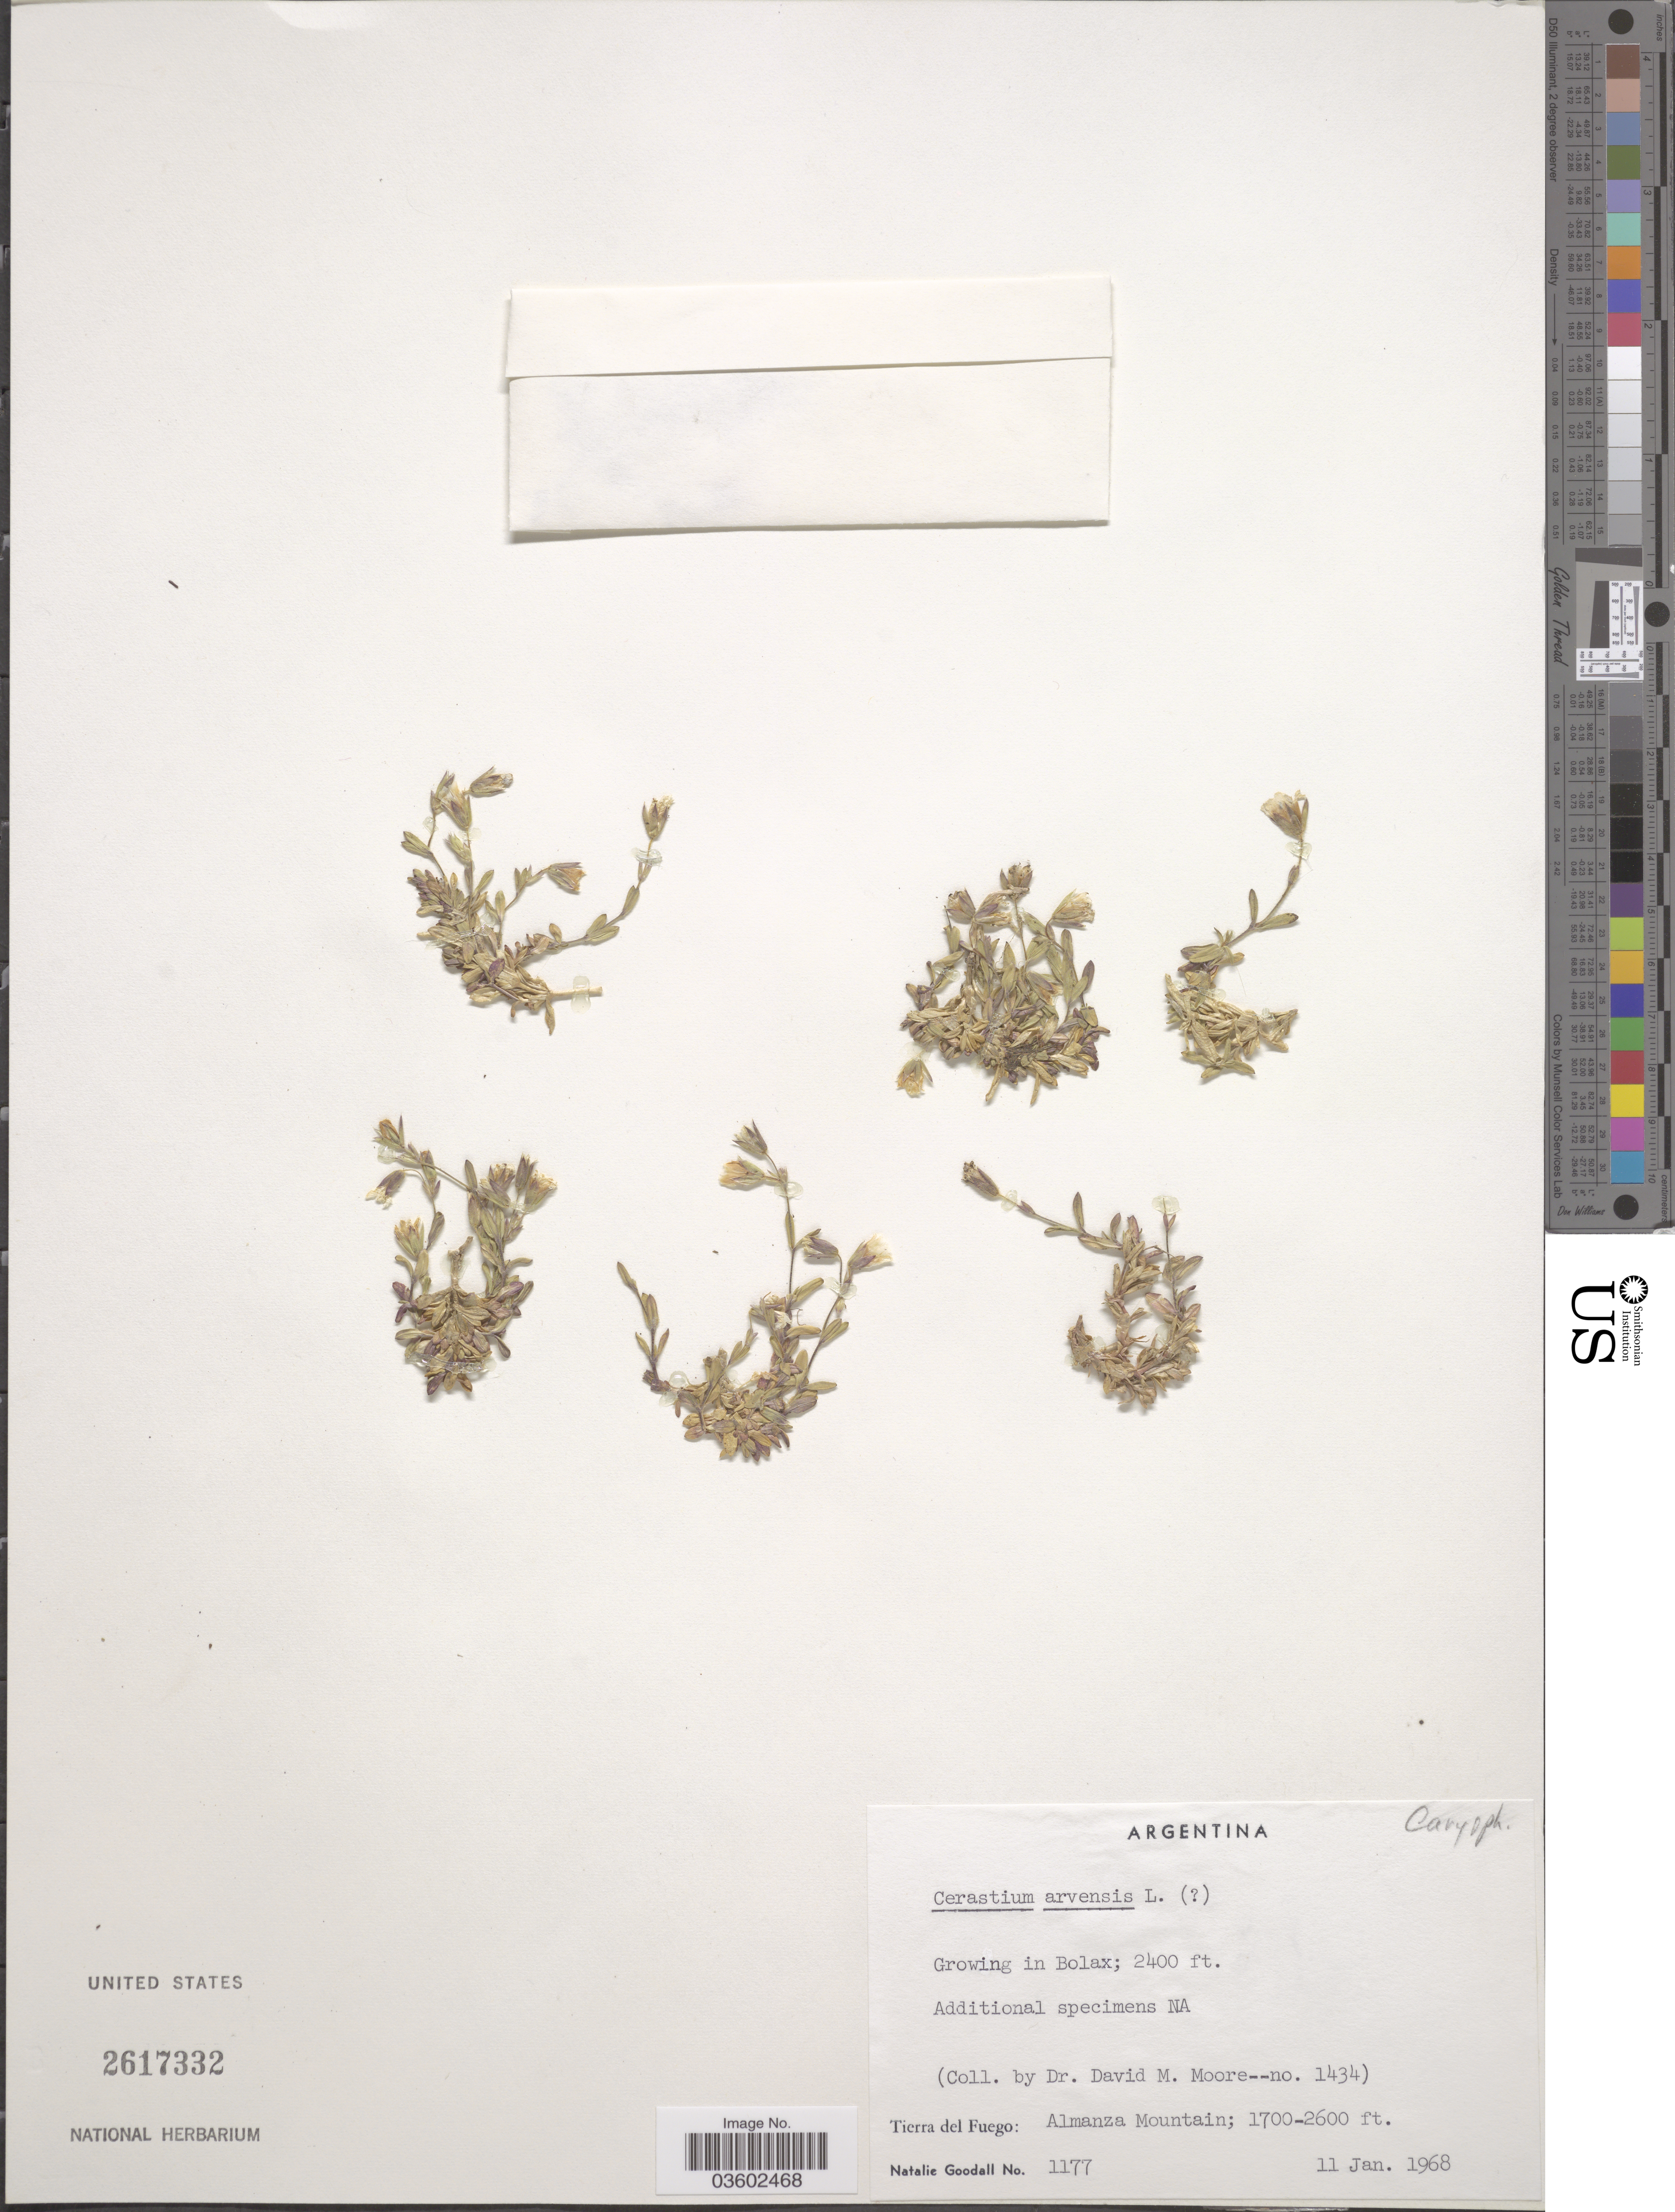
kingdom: Plantae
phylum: Tracheophyta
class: Magnoliopsida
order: Caryophyllales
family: Caryophyllaceae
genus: Cerastium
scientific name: Cerastium arvense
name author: L.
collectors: D. Moore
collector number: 1434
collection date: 1968-01-11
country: Argentina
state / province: Tierra del Fuego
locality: Almanza Mountain.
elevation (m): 518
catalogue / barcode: US 2617332